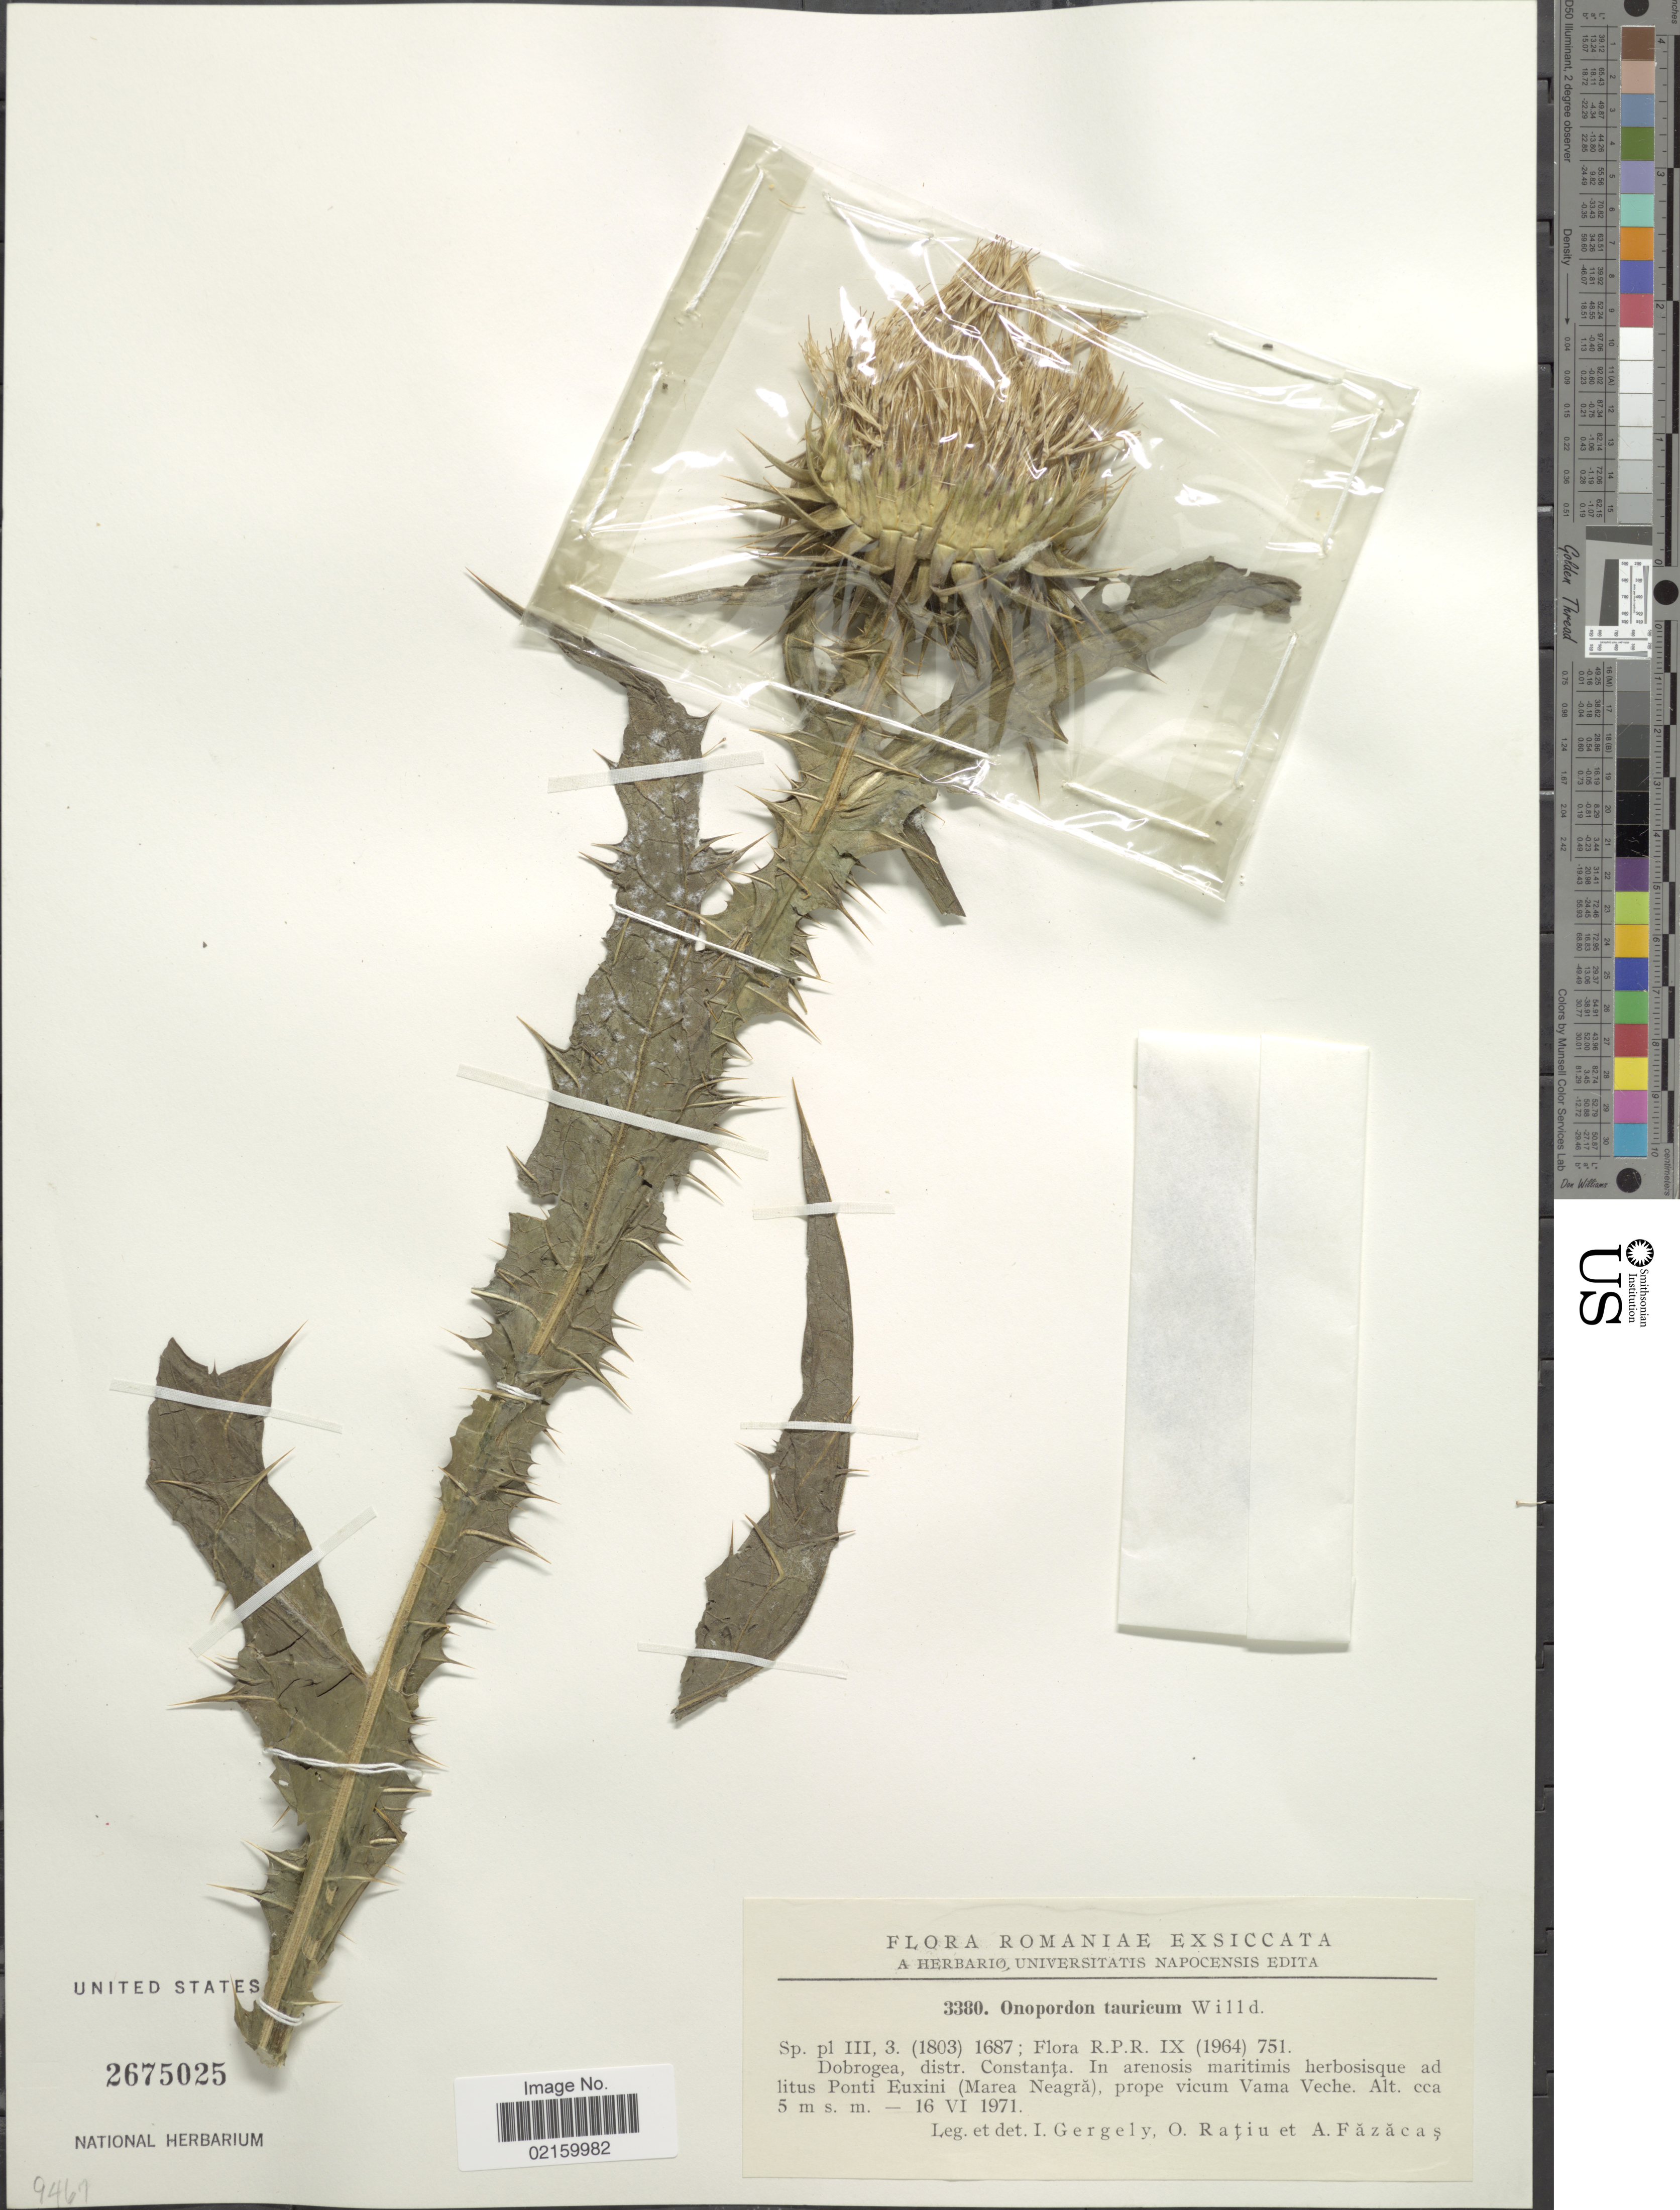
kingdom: Plantae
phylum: Tracheophyta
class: Magnoliopsida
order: Asterales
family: Asteraceae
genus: Onopordum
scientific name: Onopordum tauricum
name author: Willd.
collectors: I. Gergely, O. Ratiu & A. Fazacas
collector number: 3380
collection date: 1971-06-16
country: Romania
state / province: Constanta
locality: Dobrogea, ad litus Ponti Euxini (Marea Neagra), prope vicum Vama Veche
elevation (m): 5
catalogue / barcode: US 2675025